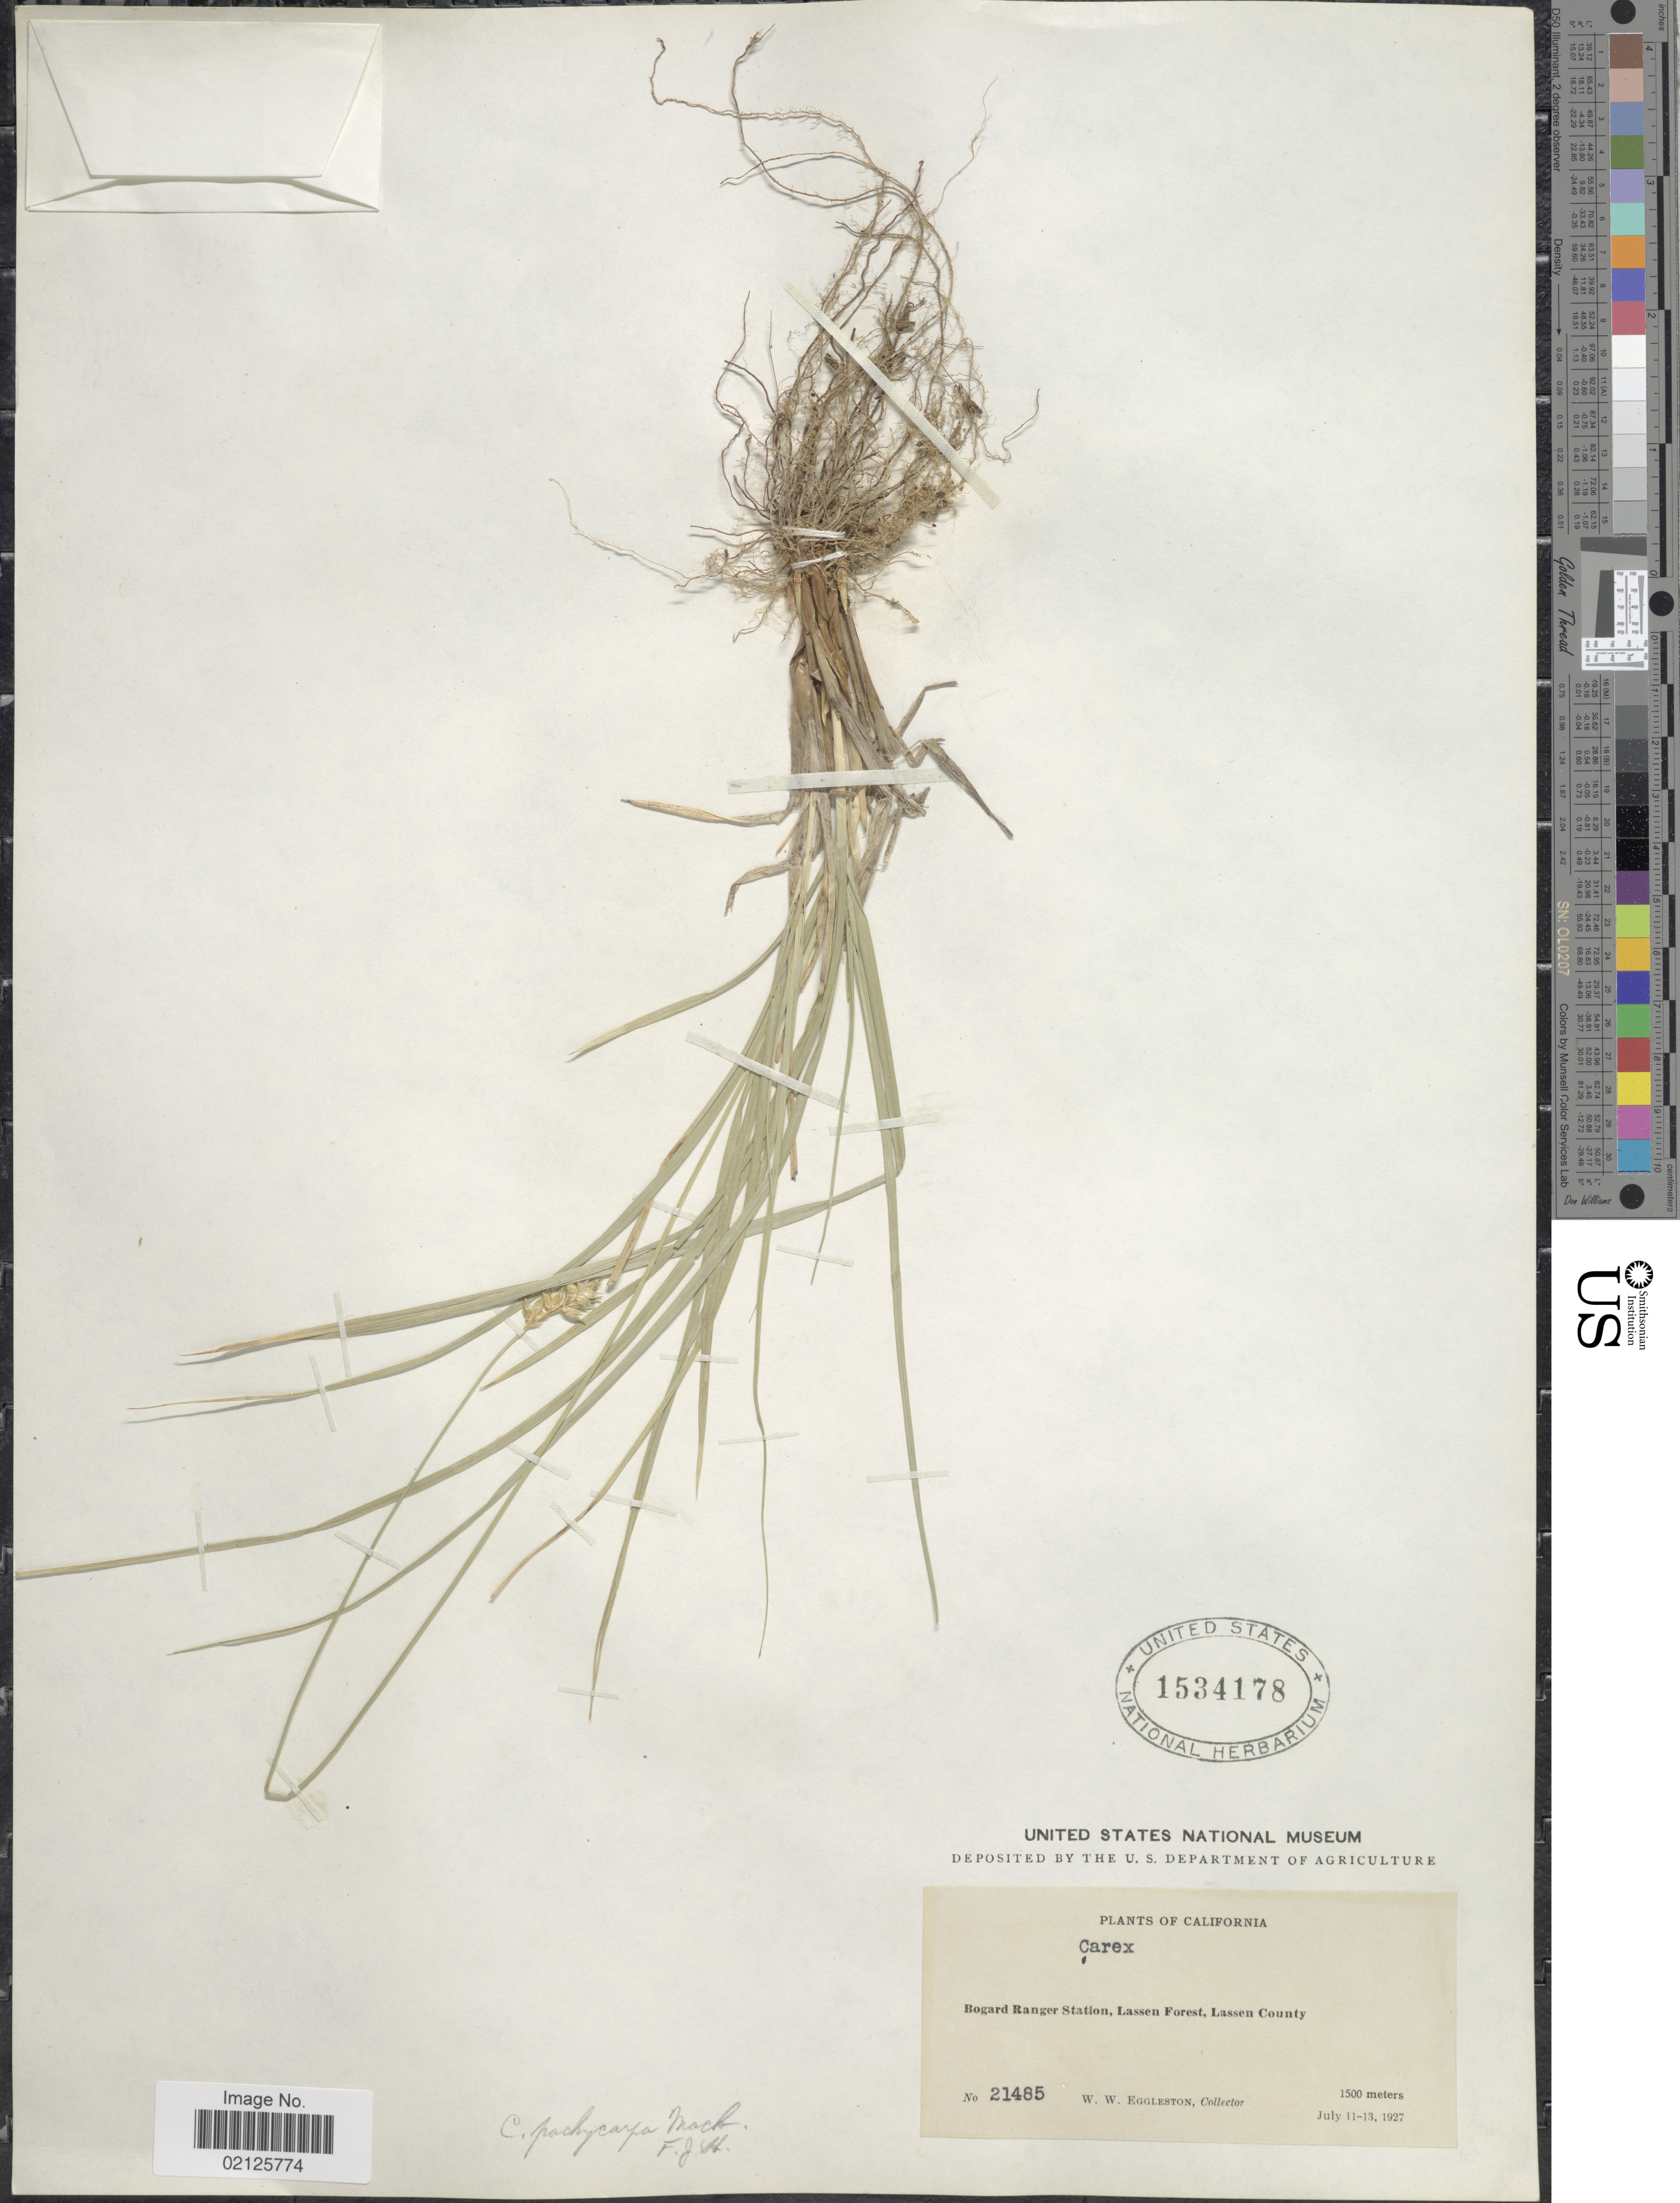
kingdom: Plantae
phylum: Tracheophyta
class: Liliopsida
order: Poales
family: Cyperaceae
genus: Carex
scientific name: Carex multicostata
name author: Mack.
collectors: W. W. Eggleston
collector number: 21485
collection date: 1927-07-11/1927-07-13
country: United States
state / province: California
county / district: Lassen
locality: Bogard Ranger Station, Lassen Forest, Lassen County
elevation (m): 1500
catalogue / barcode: US 1534178